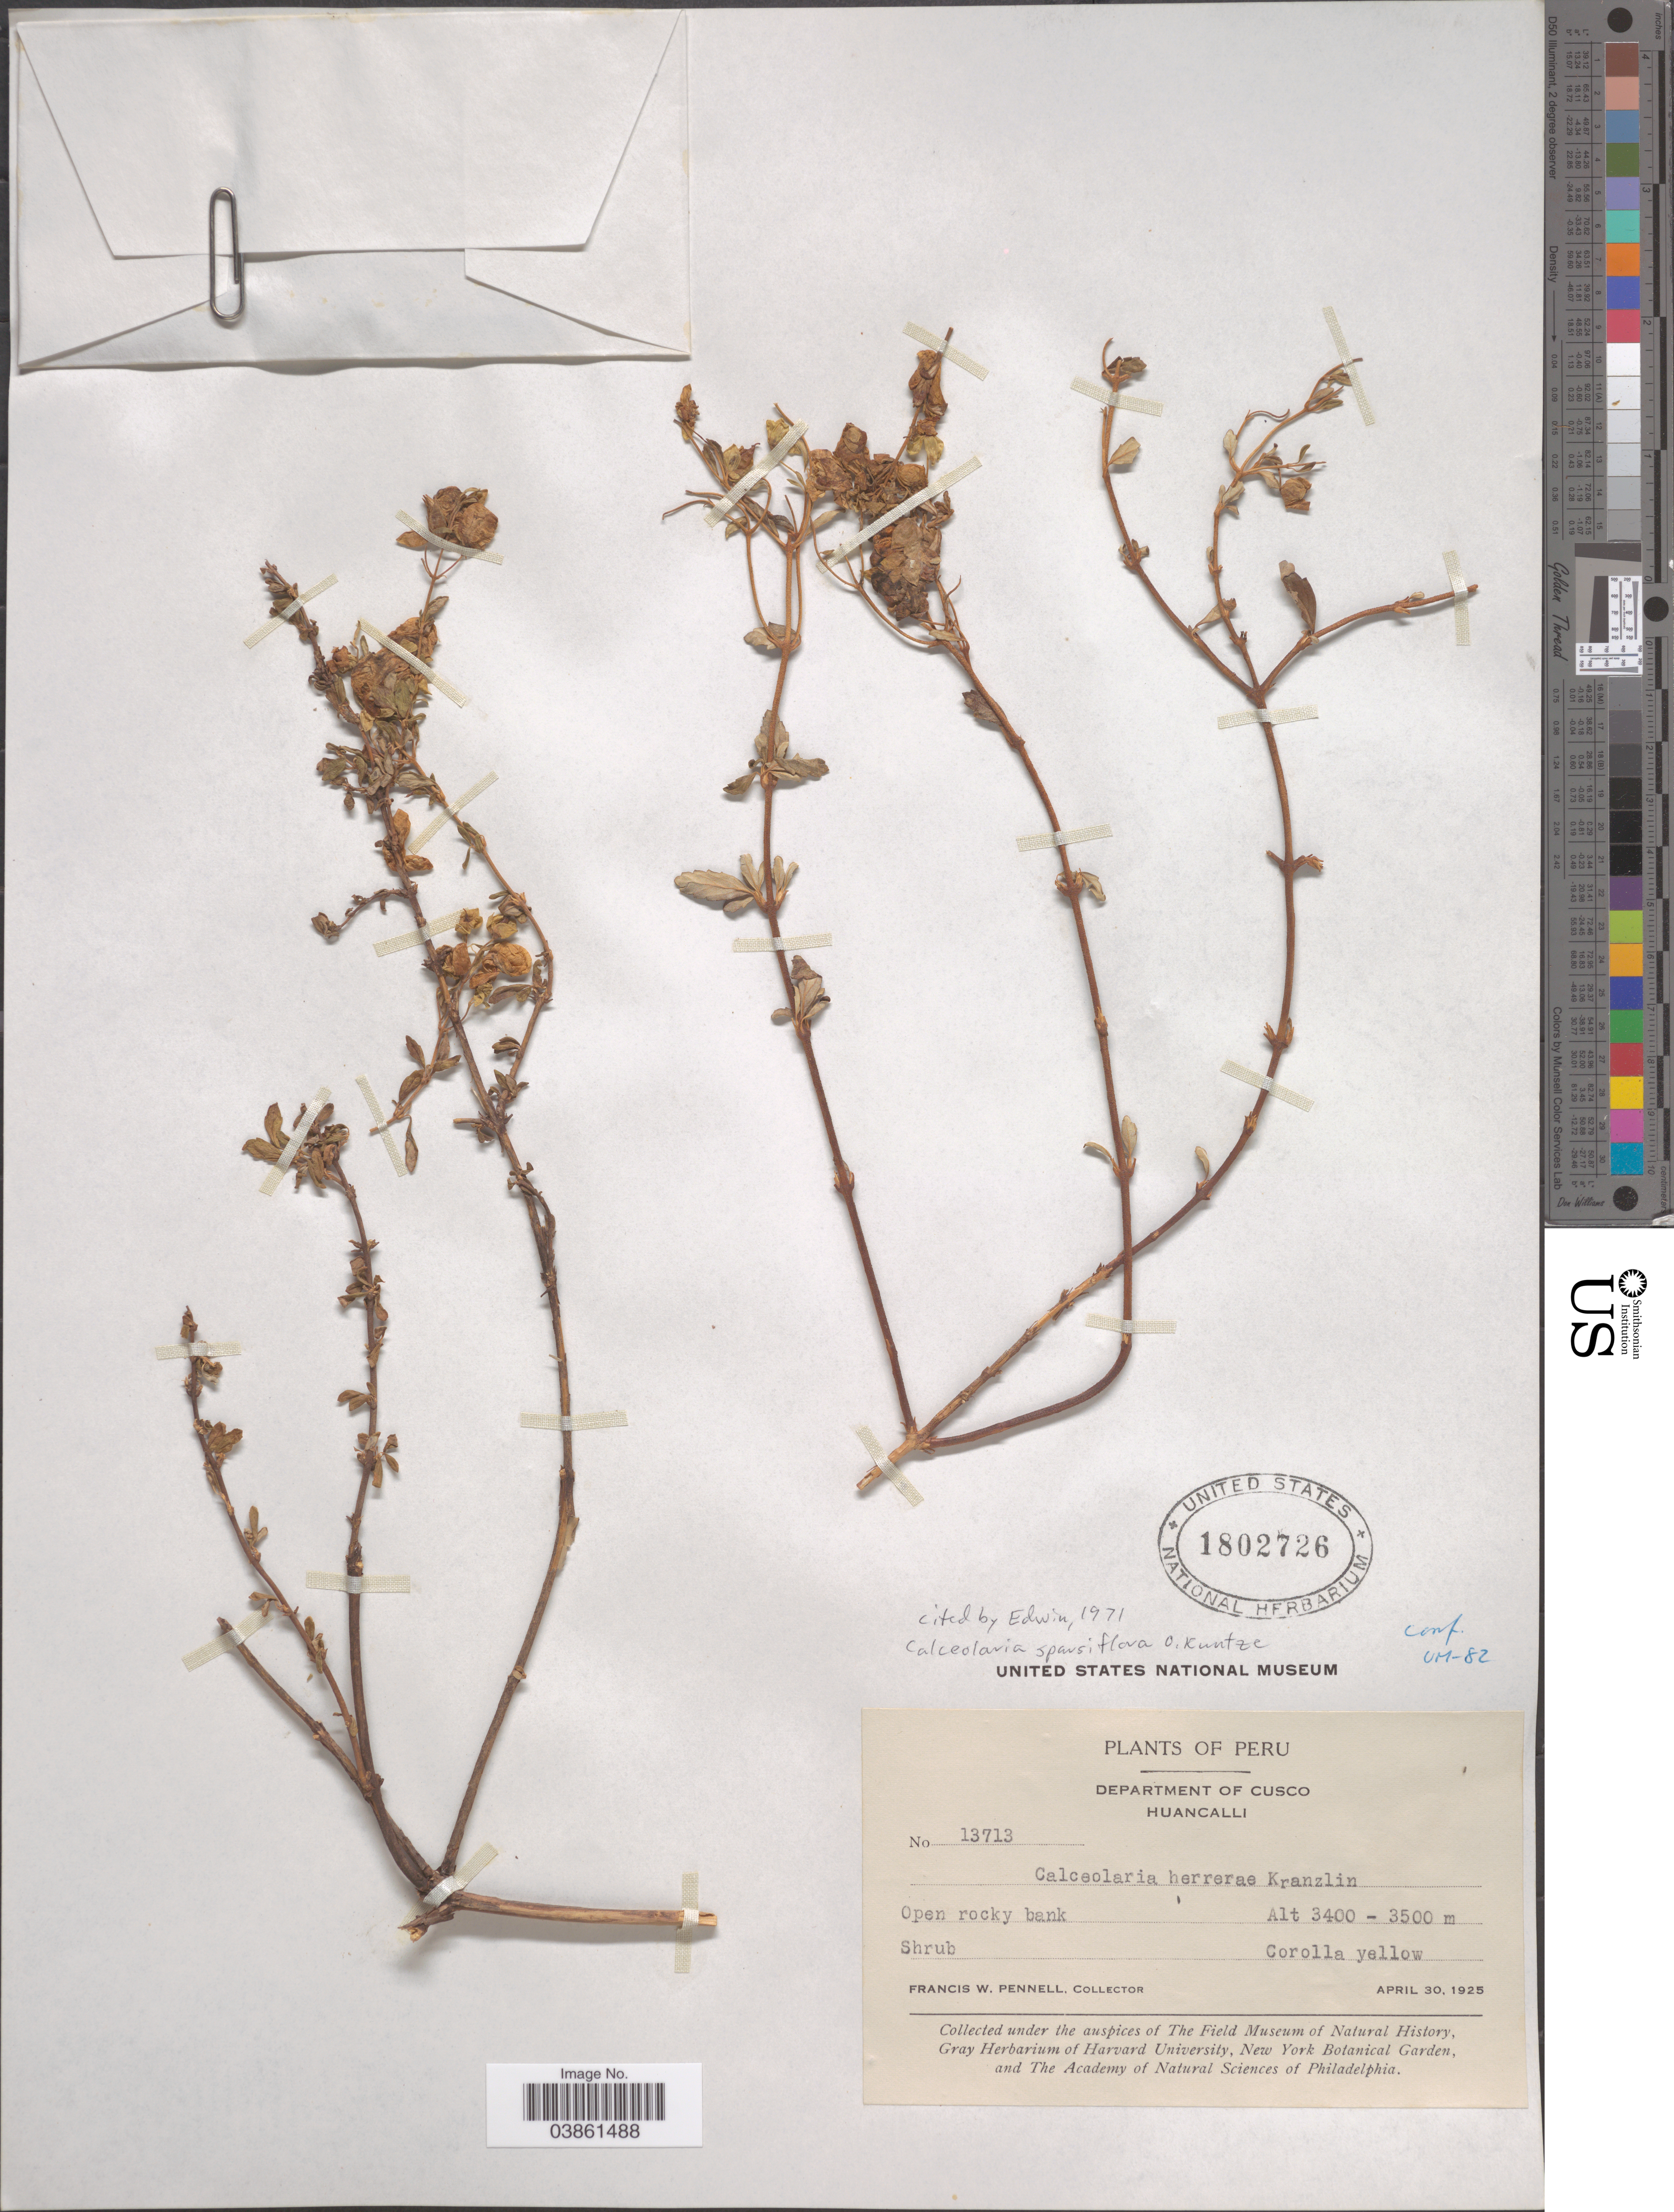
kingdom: Plantae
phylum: Tracheophyta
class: Magnoliopsida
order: Lamiales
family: Calceolariaceae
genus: Calceolaria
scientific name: Calceolaria sparsiflora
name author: Kuntze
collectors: F. W. Pennell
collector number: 13713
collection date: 1925-04-30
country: Peru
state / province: Cusco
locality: Department of Cusco. Huancalli.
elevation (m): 3400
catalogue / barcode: US 1802726